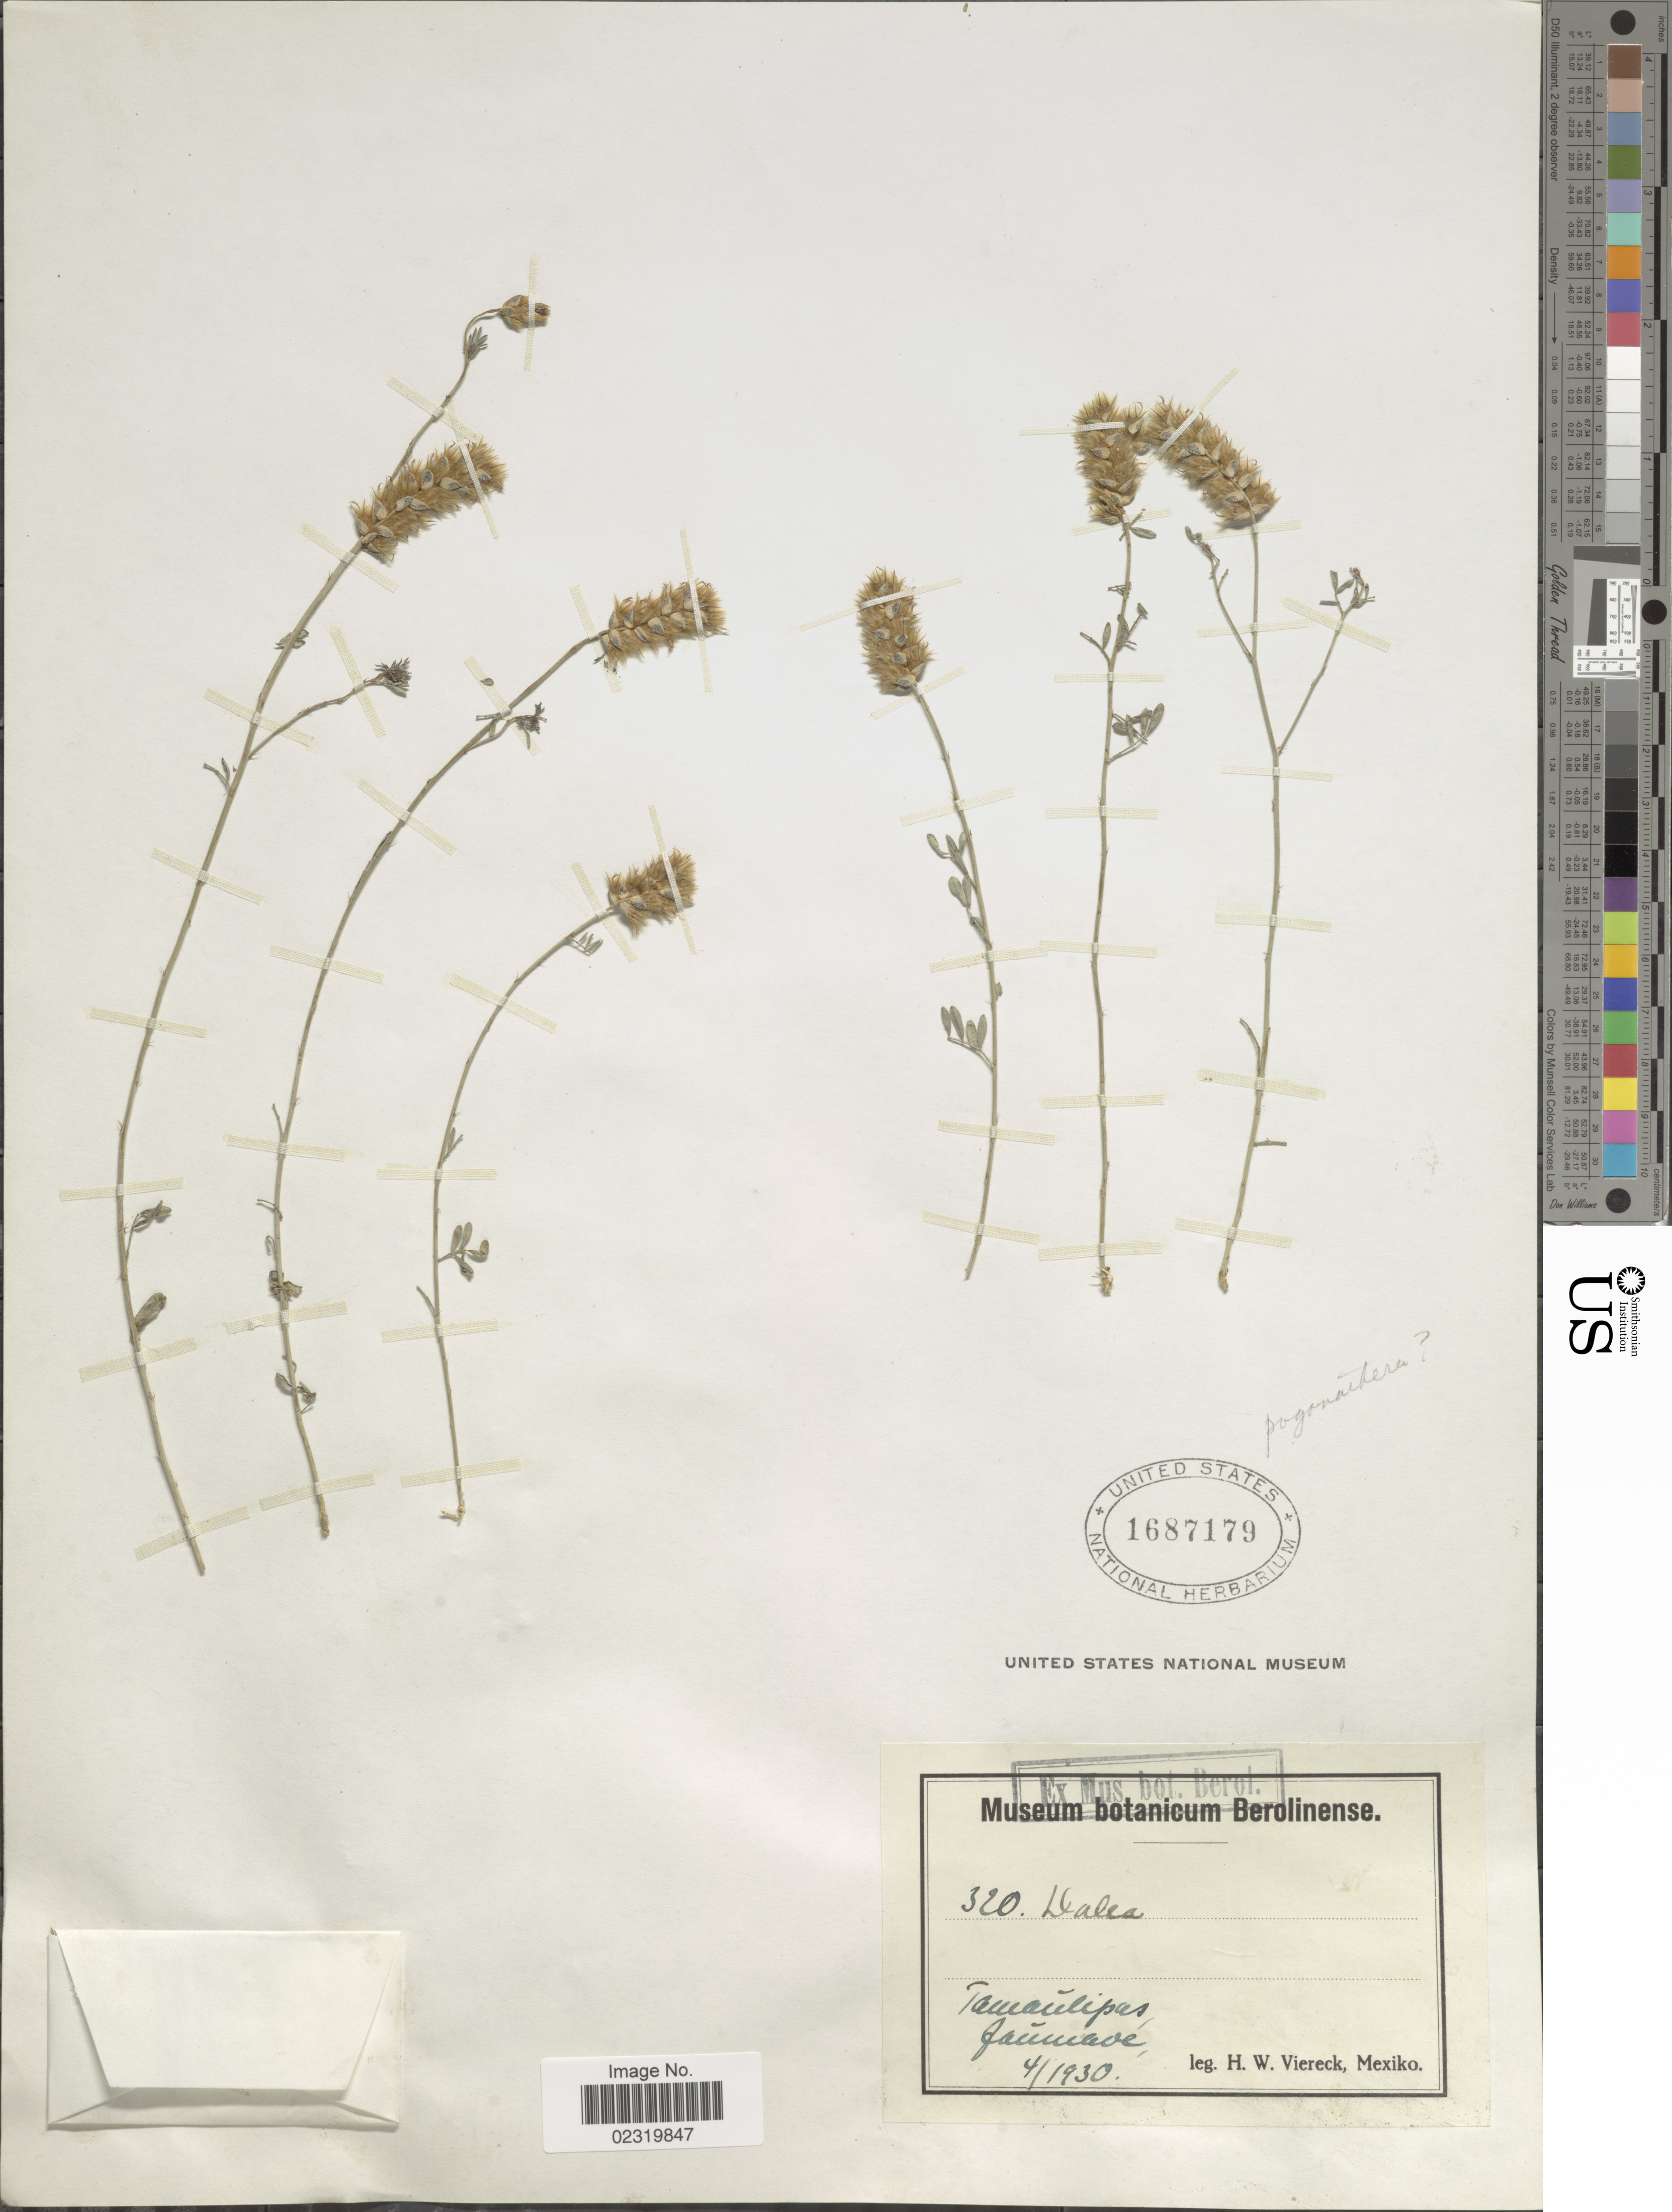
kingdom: Plantae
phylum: Tracheophyta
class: Magnoliopsida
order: Fabales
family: Fabaceae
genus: Dalea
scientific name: Dalea pogonathera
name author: A. Gray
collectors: H. W. Viereck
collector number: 320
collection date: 1930-04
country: Mexico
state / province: Tamaulipas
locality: Jaumave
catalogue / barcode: US 1687179